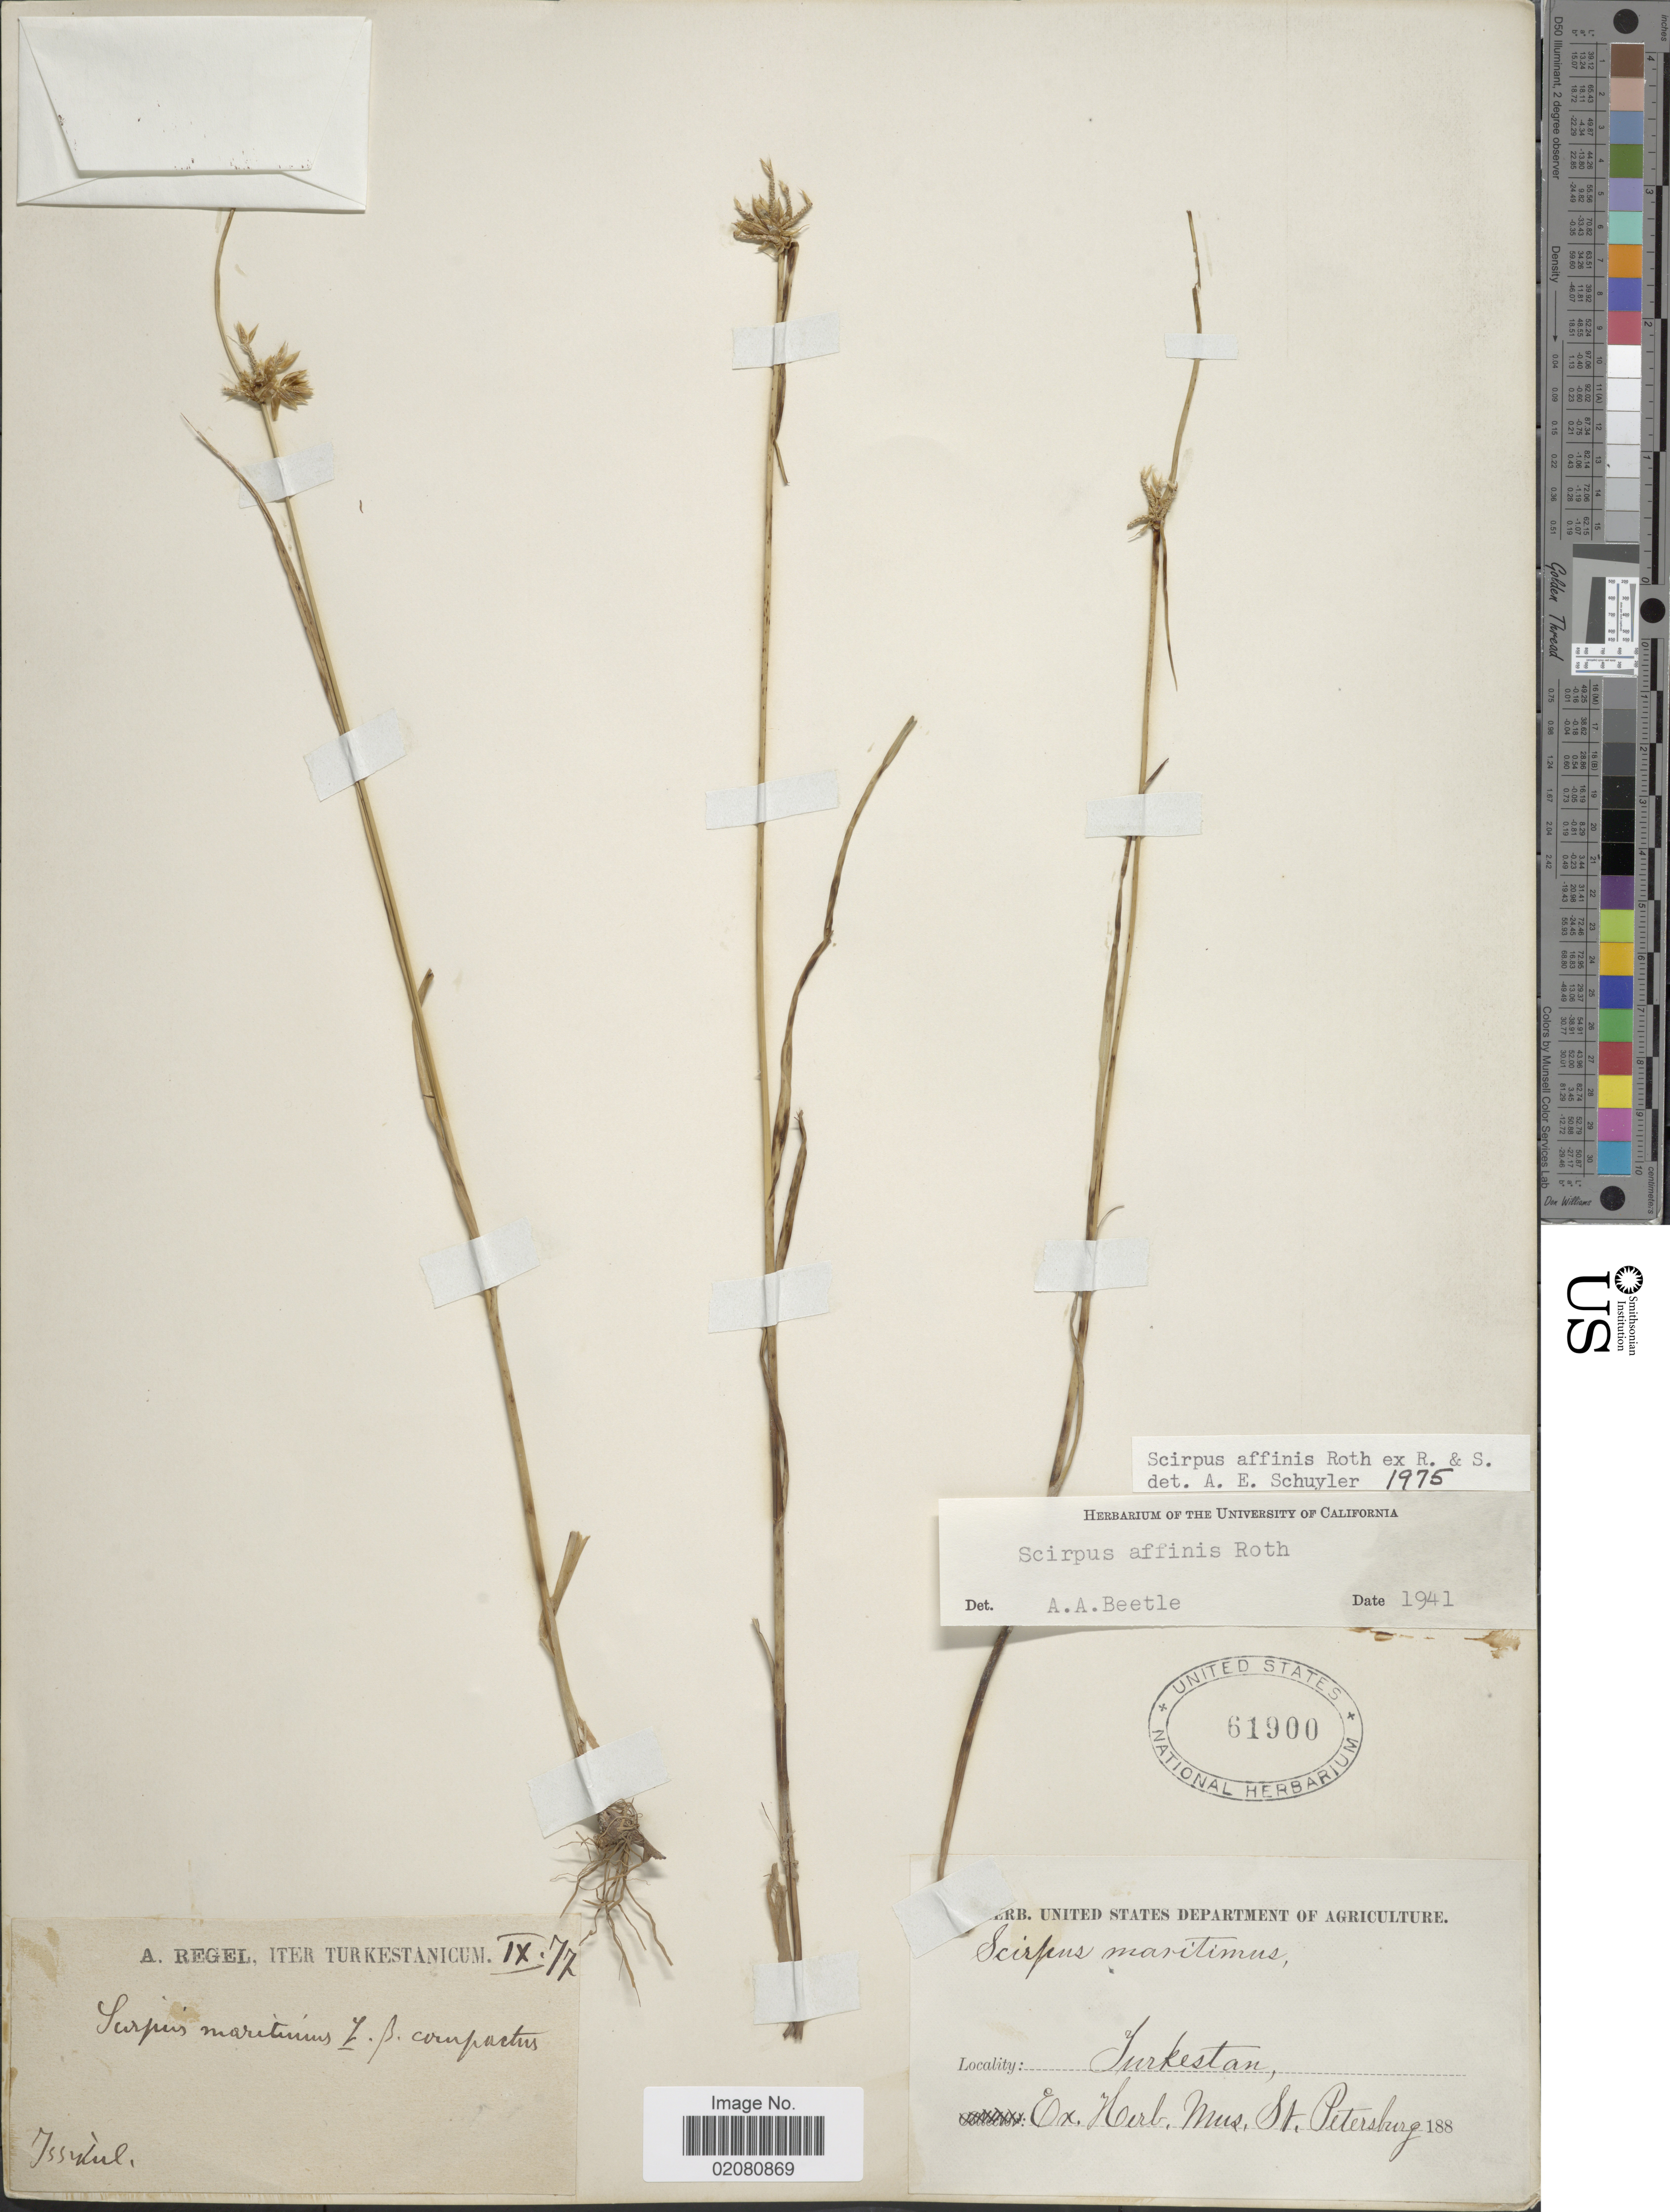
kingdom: Plantae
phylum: Tracheophyta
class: Liliopsida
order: Poales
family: Cyperaceae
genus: Bolboschoenus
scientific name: Bolboschoenus maritimus subsp. affins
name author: (Roth) T. Koyama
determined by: Strong, Mark T., (BOT), Smithsonian Institution - National Museum of Natural History (UNITED STATES)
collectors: A. Regel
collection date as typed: Transcribed d/m/y: /9/77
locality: Iter Turkestanicum. Issikul [interpreted]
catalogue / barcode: US 61900